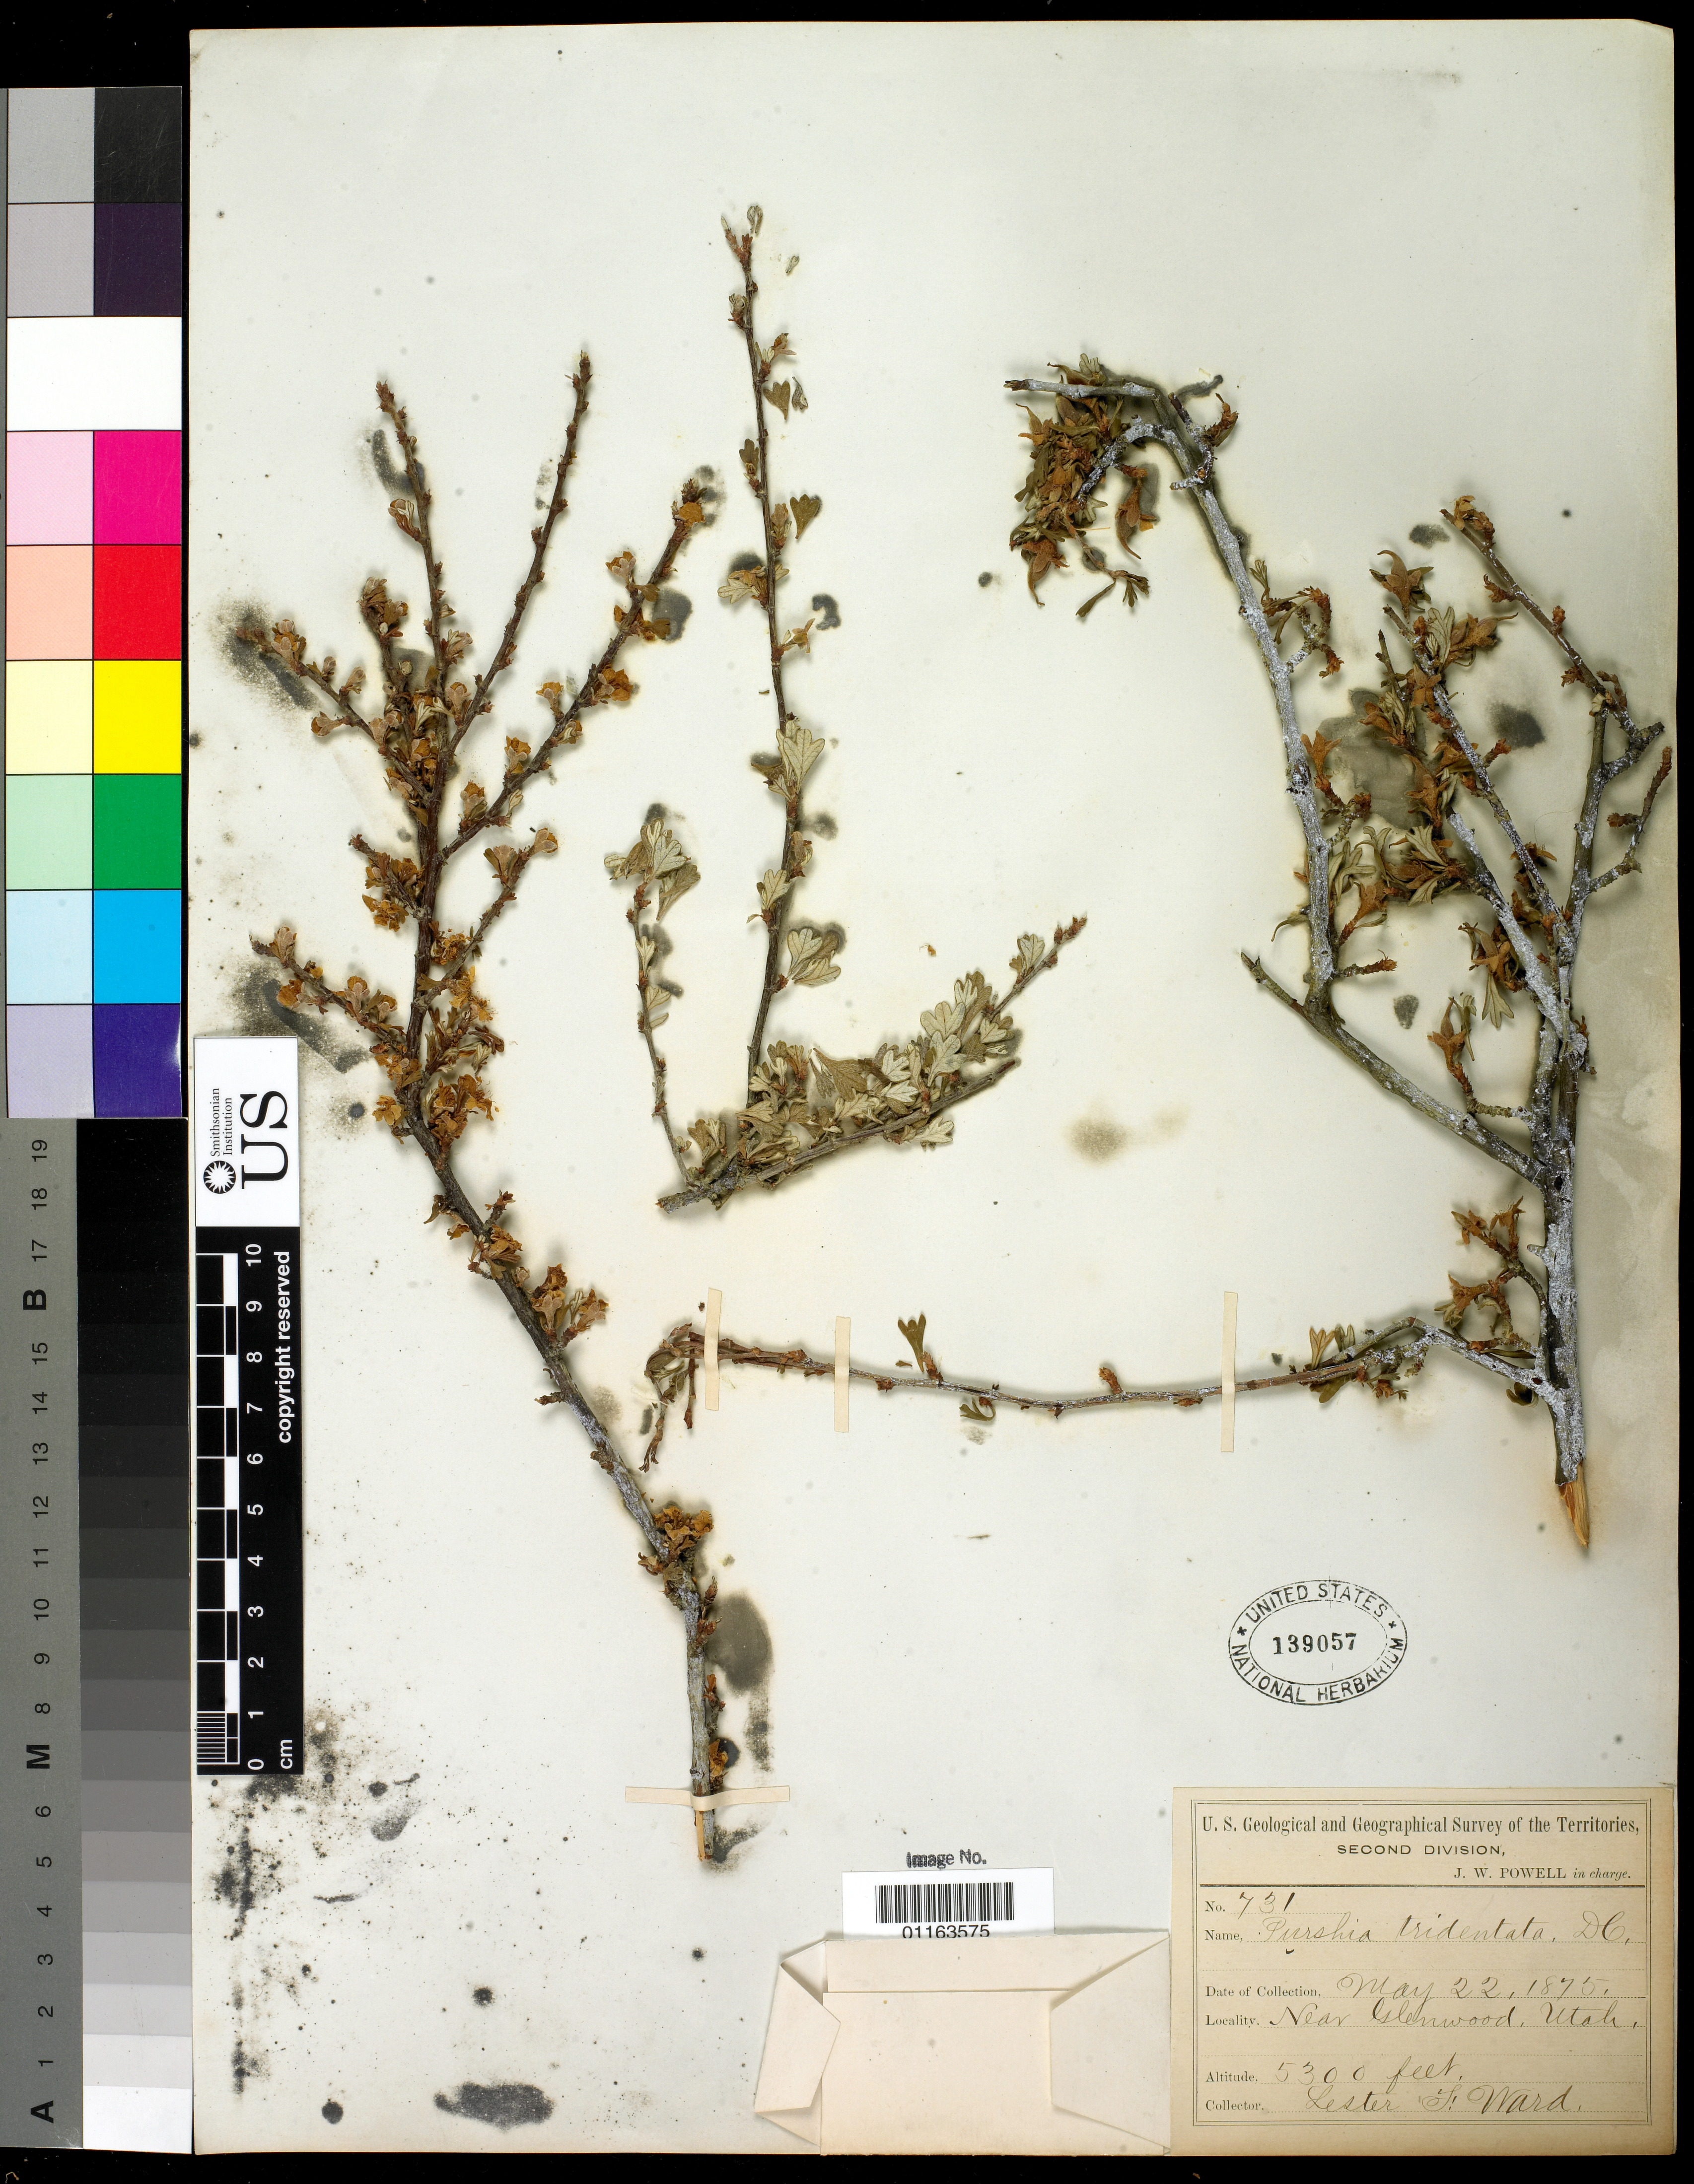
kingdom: Plantae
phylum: Tracheophyta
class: Magnoliopsida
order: Rosales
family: Rosaceae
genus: Purshia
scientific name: Purshia glandulosa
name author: Curran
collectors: L. F. Ward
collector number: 731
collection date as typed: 22 May 1875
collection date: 1875-05-22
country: United States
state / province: Utah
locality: Near Glenwood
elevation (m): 1615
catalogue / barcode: US 139057